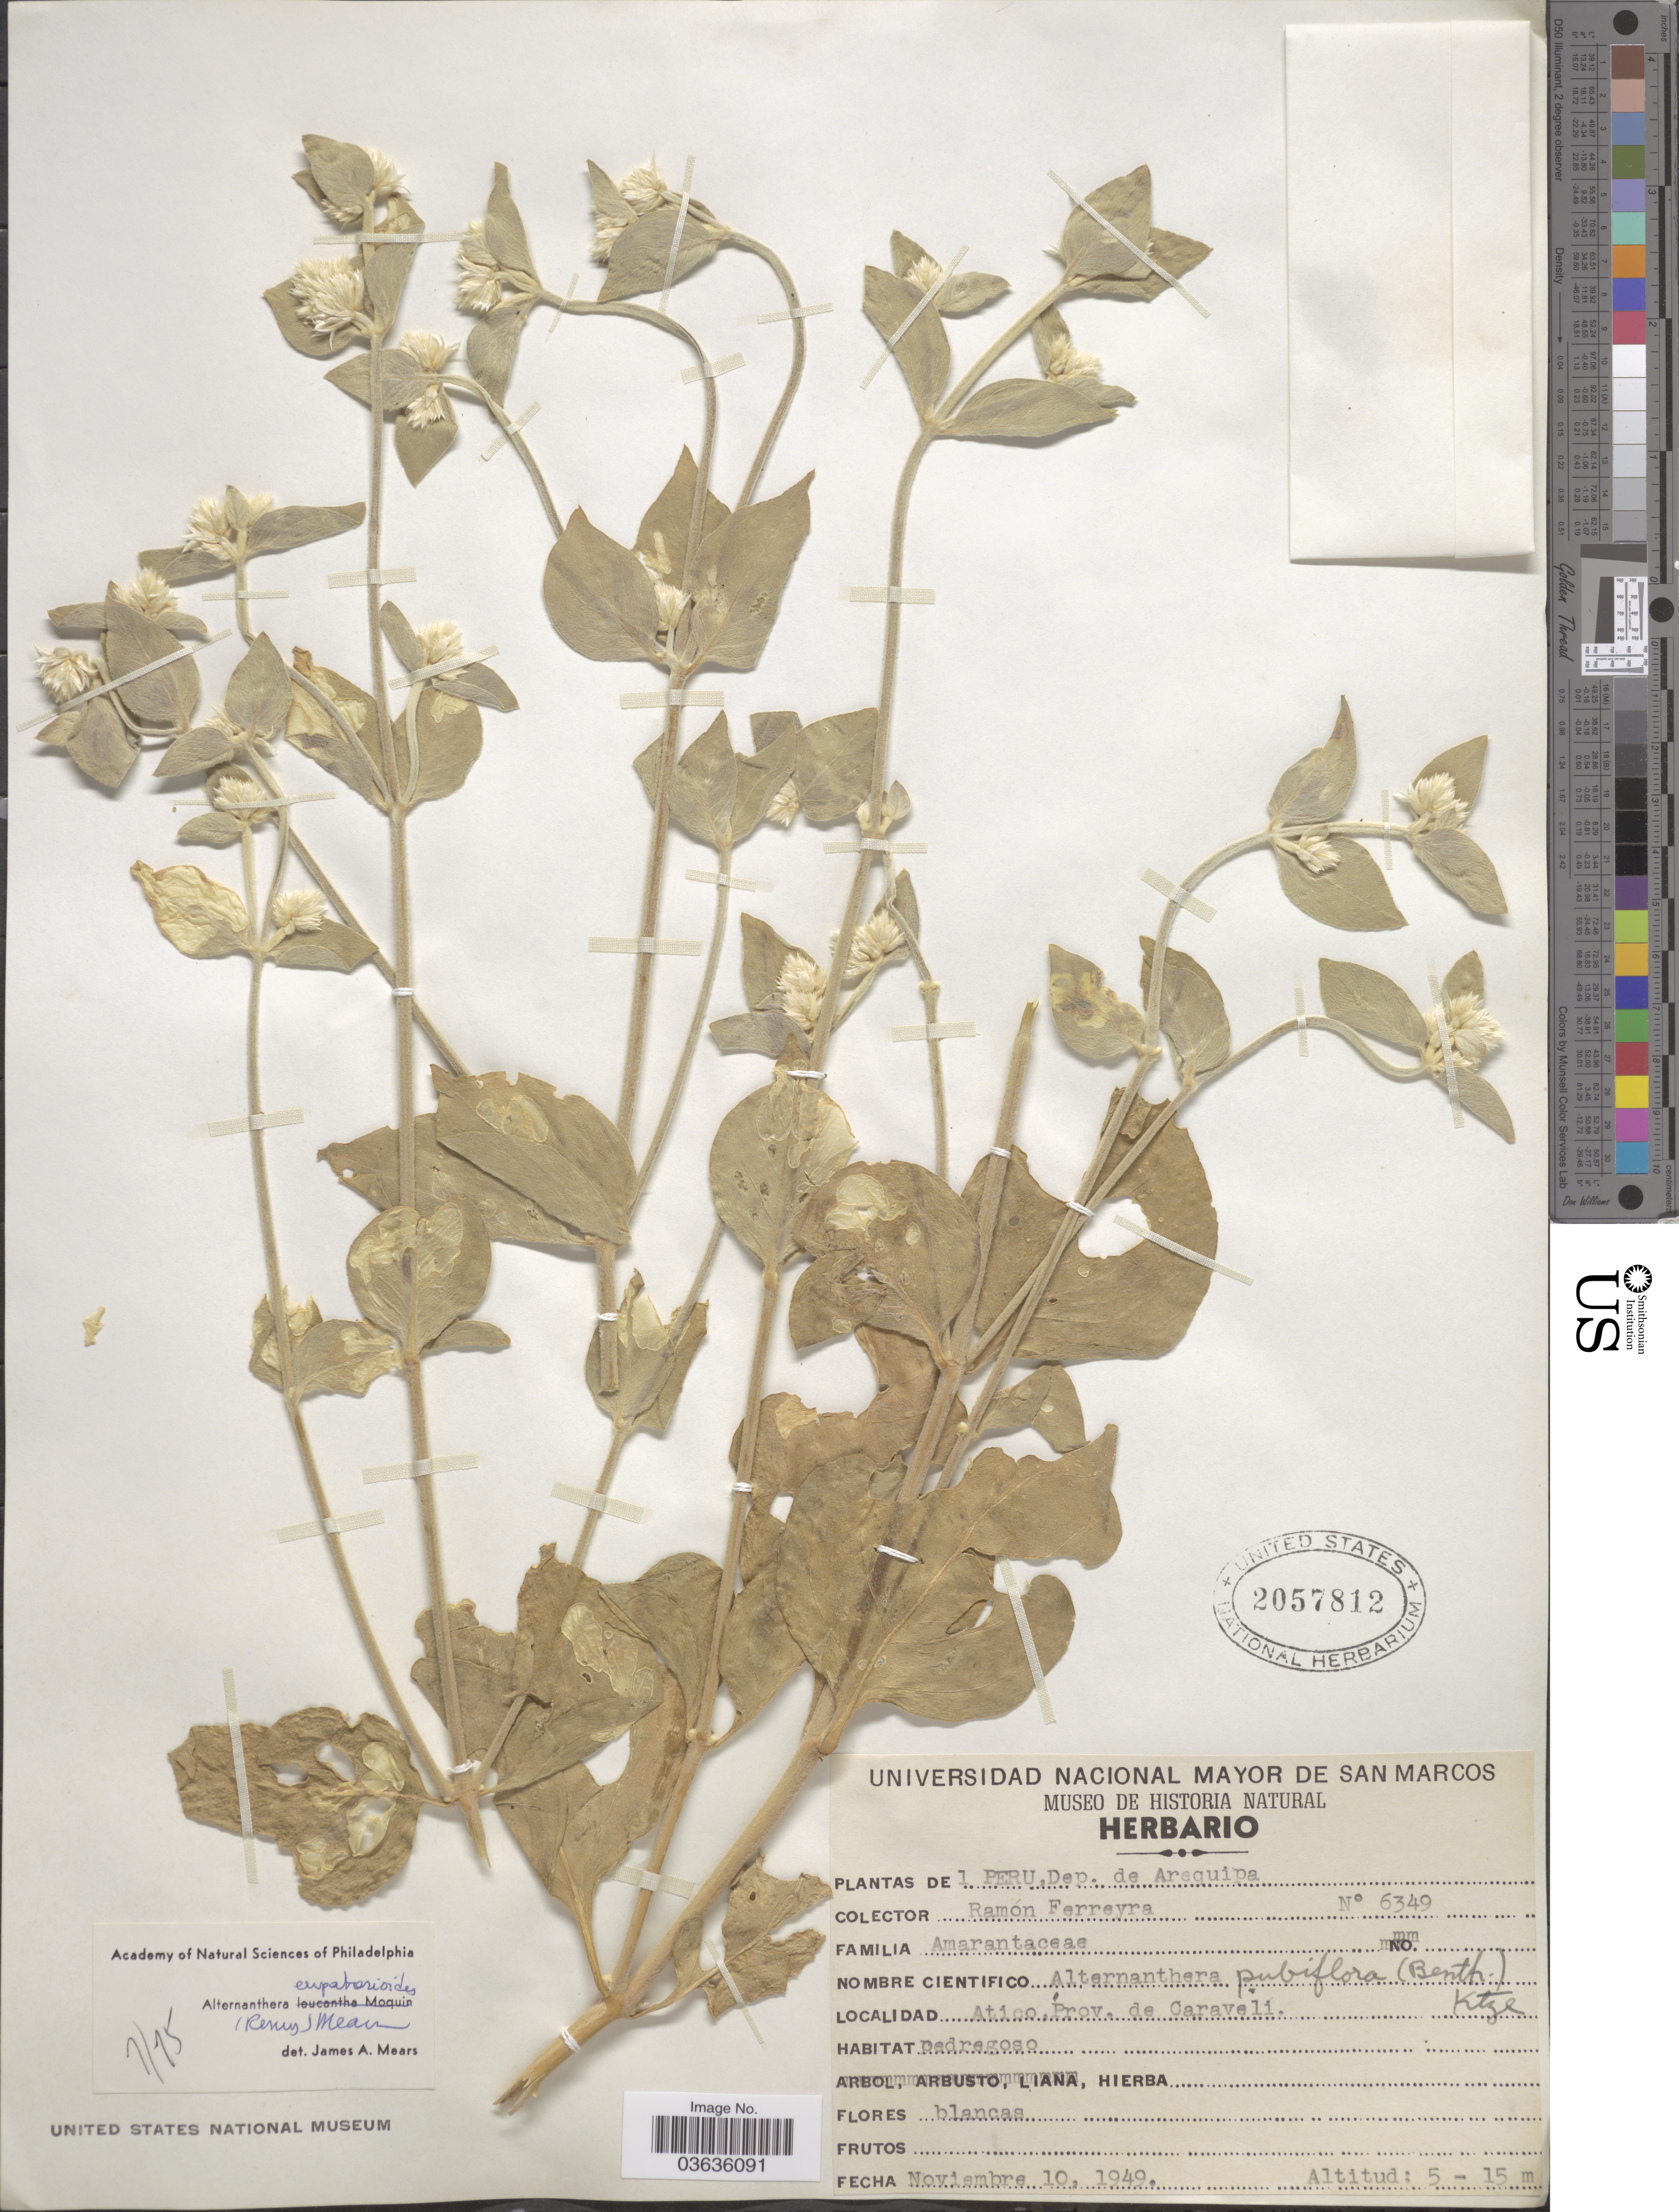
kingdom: Plantae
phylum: Tracheophyta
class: Magnoliopsida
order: Caryophyllales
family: Amaranthaceae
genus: Alternanthera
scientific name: Alternanthera eupatorioides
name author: Remy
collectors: R. A. Ferreyra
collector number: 6349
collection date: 1949-11-10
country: Peru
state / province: Arequipa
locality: Dep. de Arequipa. Atico, Prov. de Caraveli.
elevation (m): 5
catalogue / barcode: US 2057812